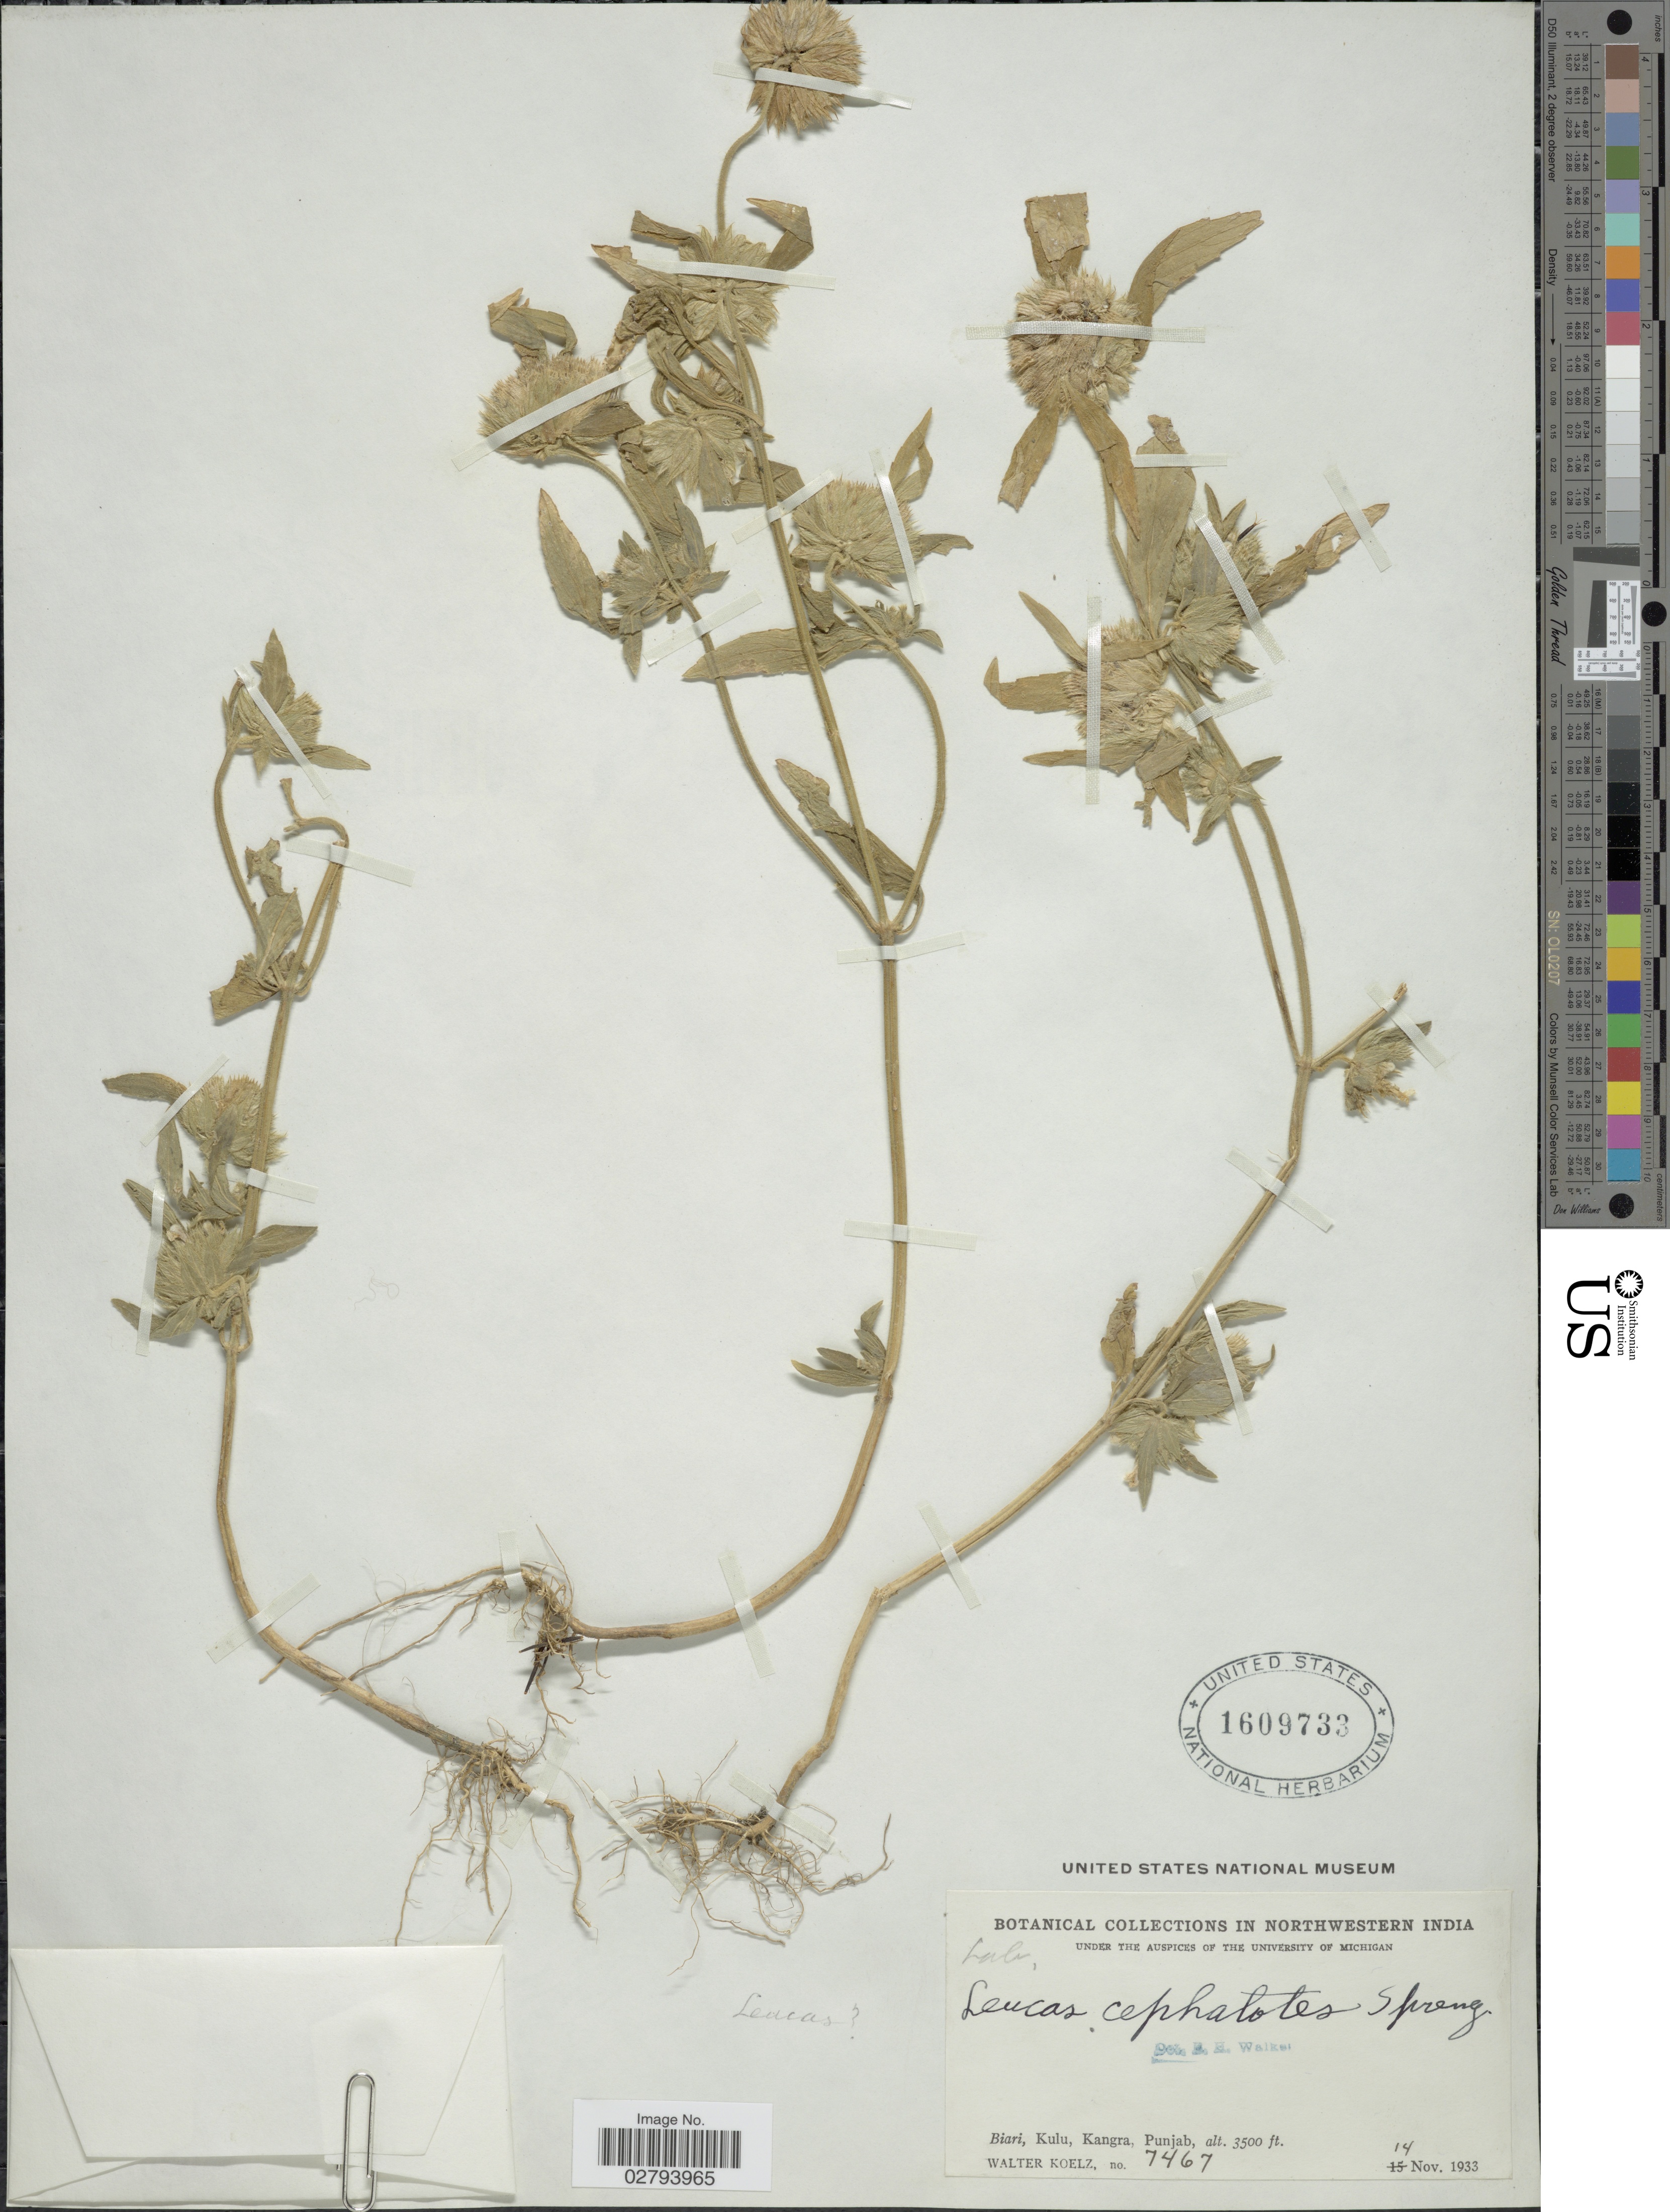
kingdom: Plantae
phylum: Tracheophyta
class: Magnoliopsida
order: Lamiales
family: Lamiaceae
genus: Leucas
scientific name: Leucas cephalotes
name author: (A. Roth) Spreng.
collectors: W. N. Koelz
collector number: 7467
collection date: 1933-11-14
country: India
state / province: Himachal Pradesh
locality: Northwestern India, Biari, Kulu, Kangra, Punjab.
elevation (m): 1067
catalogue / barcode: US 1609733